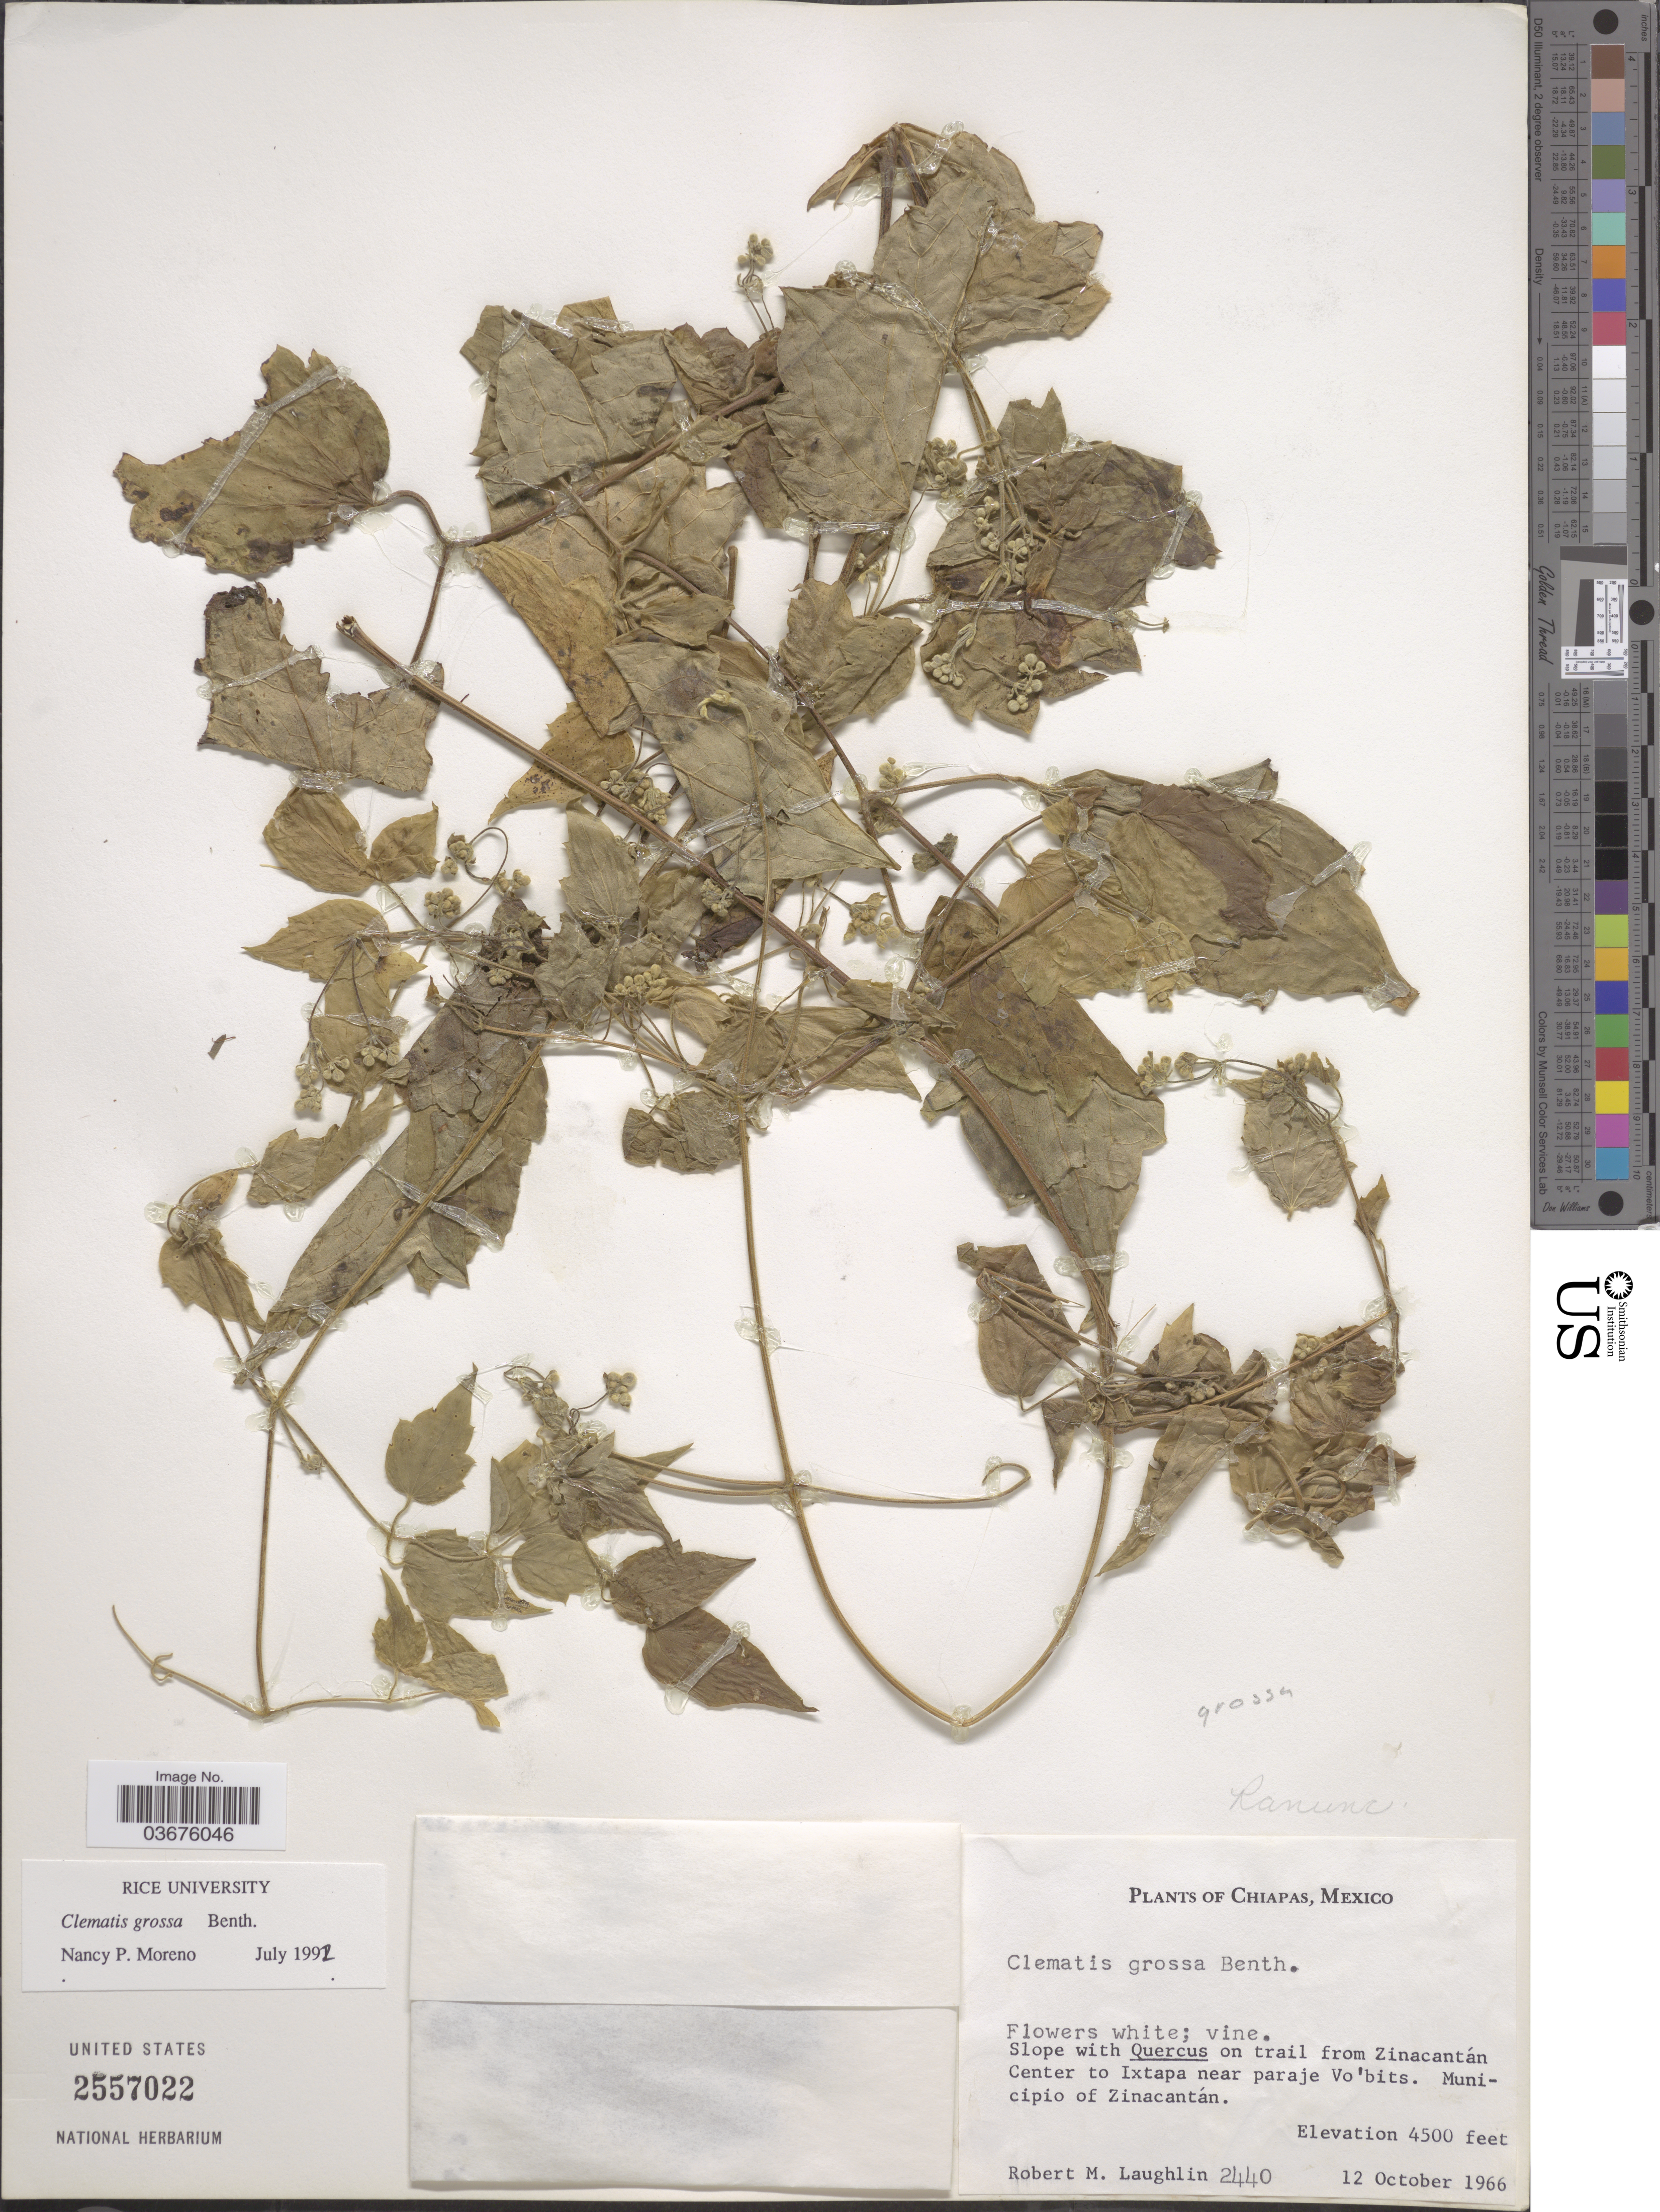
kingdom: Plantae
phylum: Tracheophyta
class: Magnoliopsida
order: Ranunculales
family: Ranunculaceae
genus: Clematis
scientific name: Clematis grossa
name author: Benth.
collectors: R. M. Laughlin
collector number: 2440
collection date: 1966-10-12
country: Mexico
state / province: Chiapas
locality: On trail from Zinacantán Center to Ixtapa near paraje Vo'bits. Municipio of Zinacantán.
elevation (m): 1372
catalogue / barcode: US 2557022